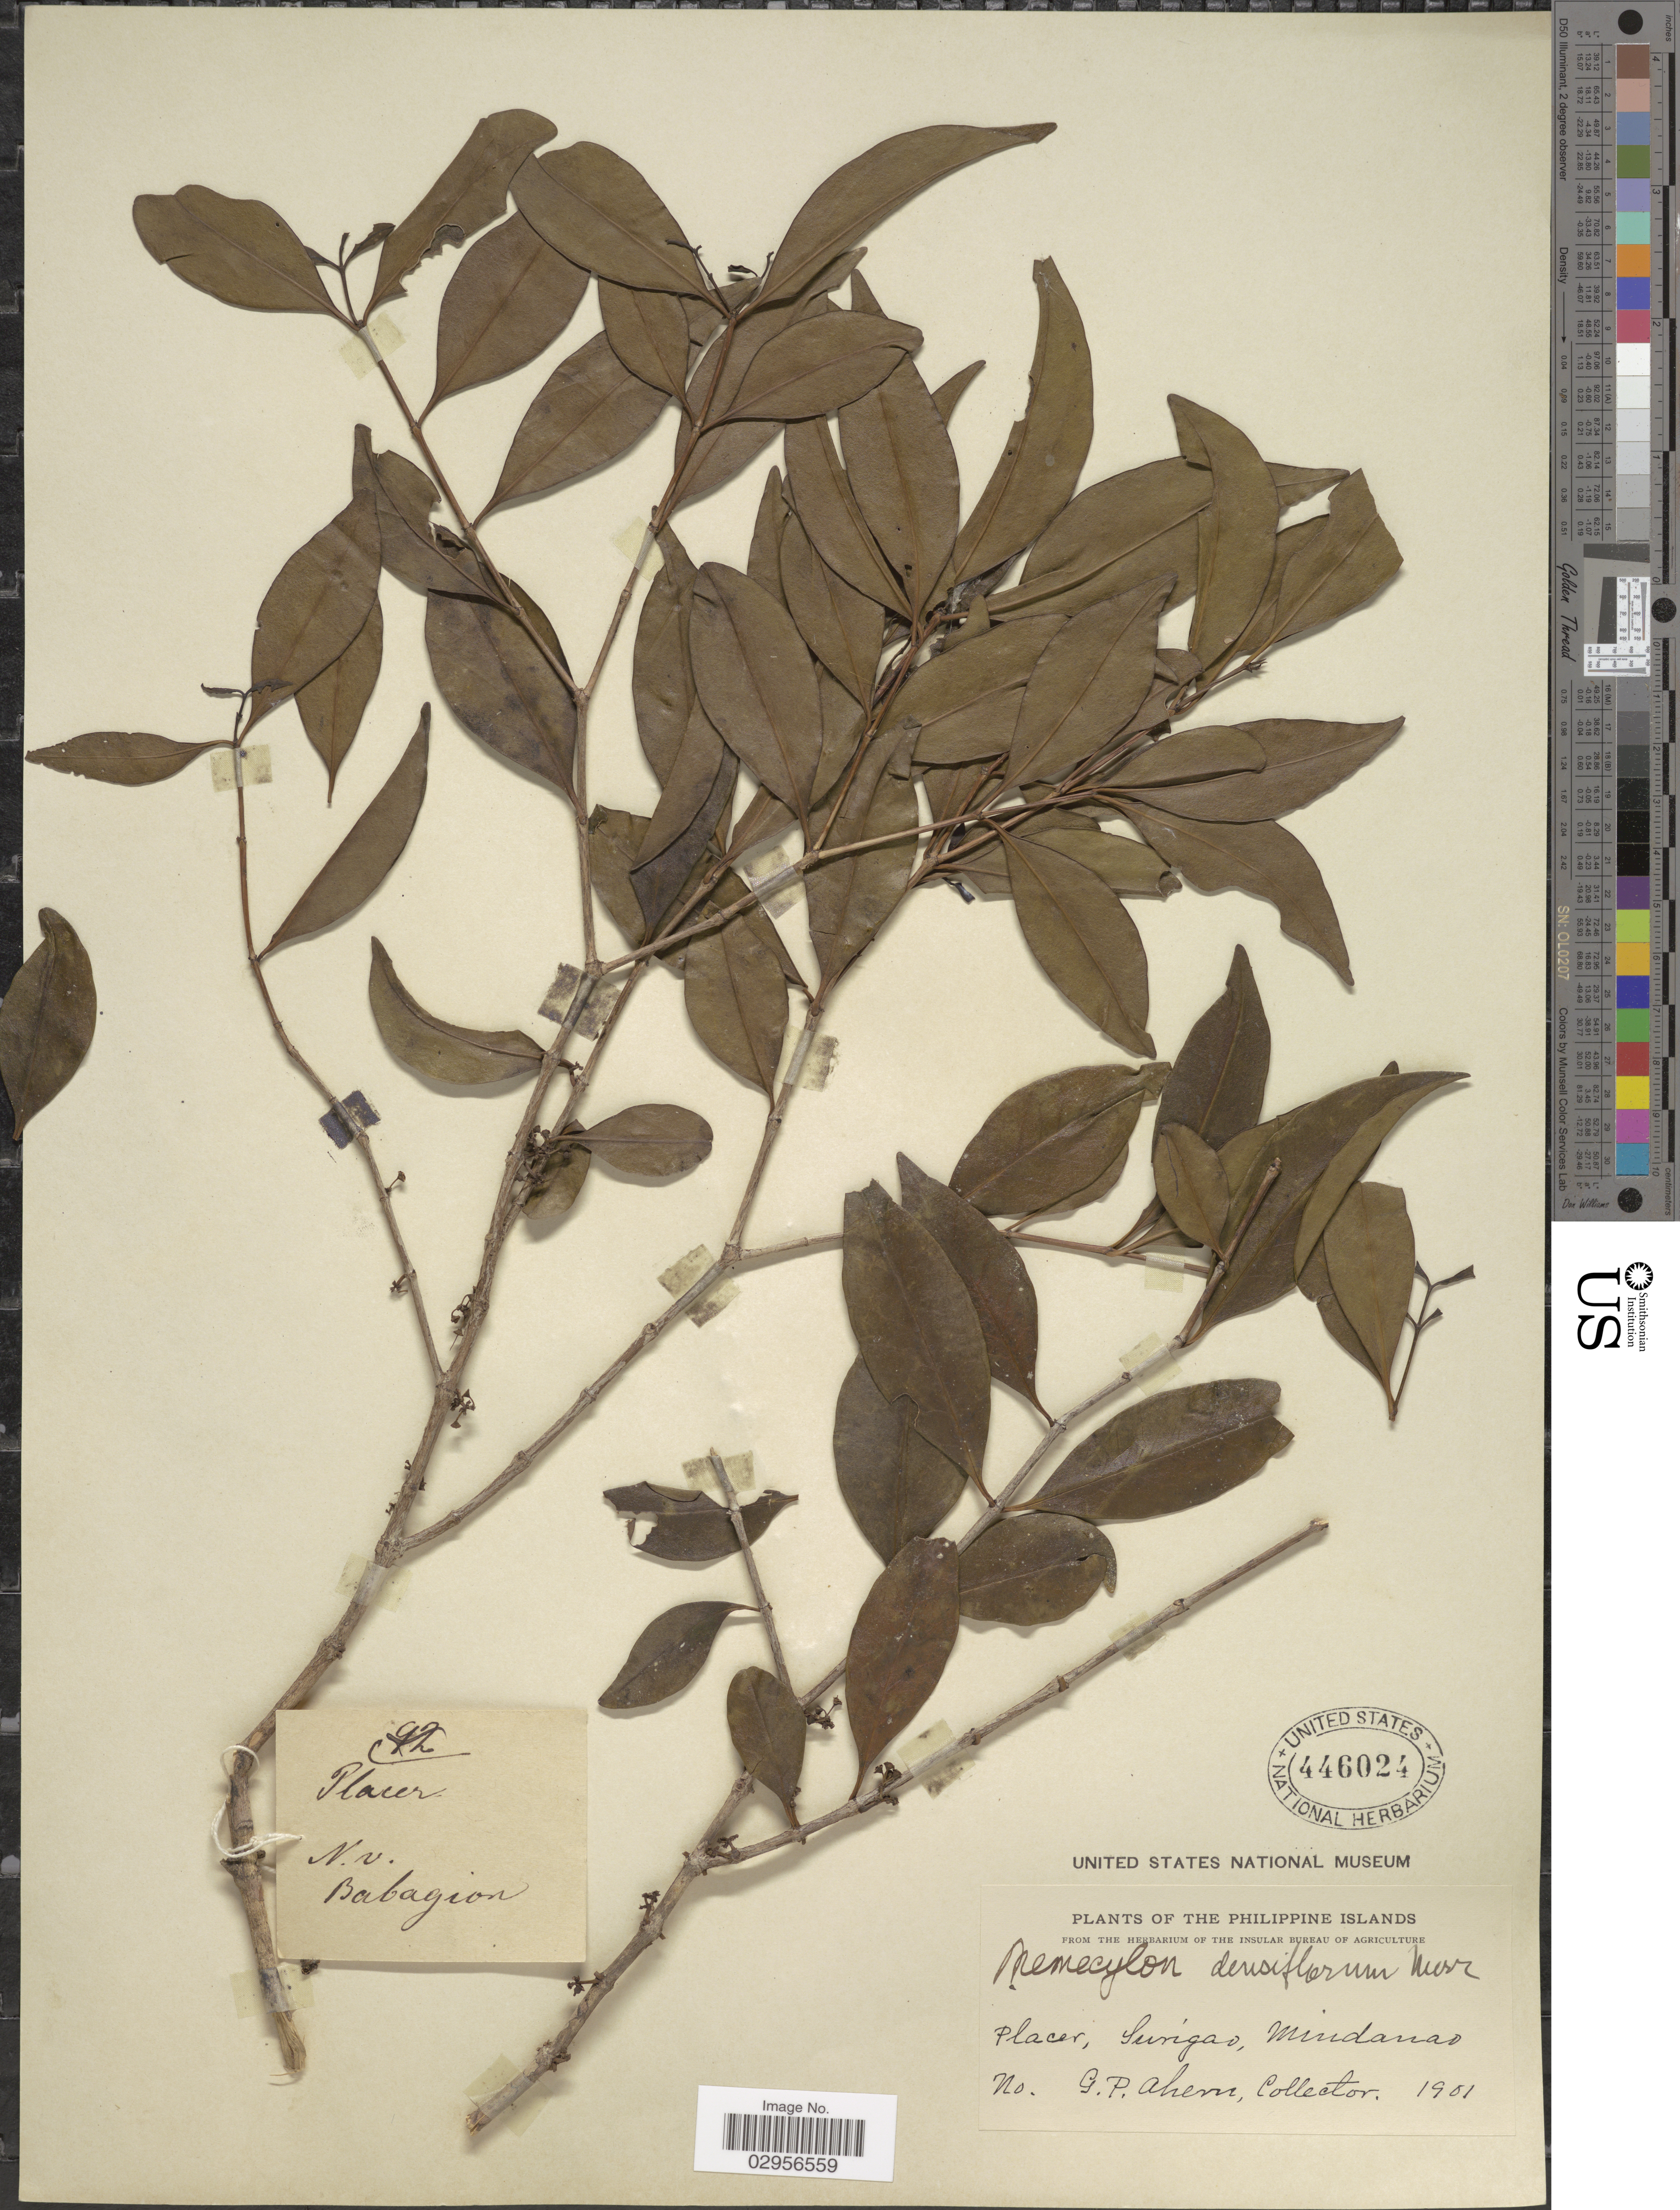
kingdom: Plantae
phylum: Tracheophyta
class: Magnoliopsida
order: Myrtales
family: Melastomataceae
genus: Memecylon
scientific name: Memecylon densiflorum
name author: Merr.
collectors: G. Ahem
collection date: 1901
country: Philippines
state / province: Caraga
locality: Placer, Surigao, Mindanao.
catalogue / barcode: US 446024